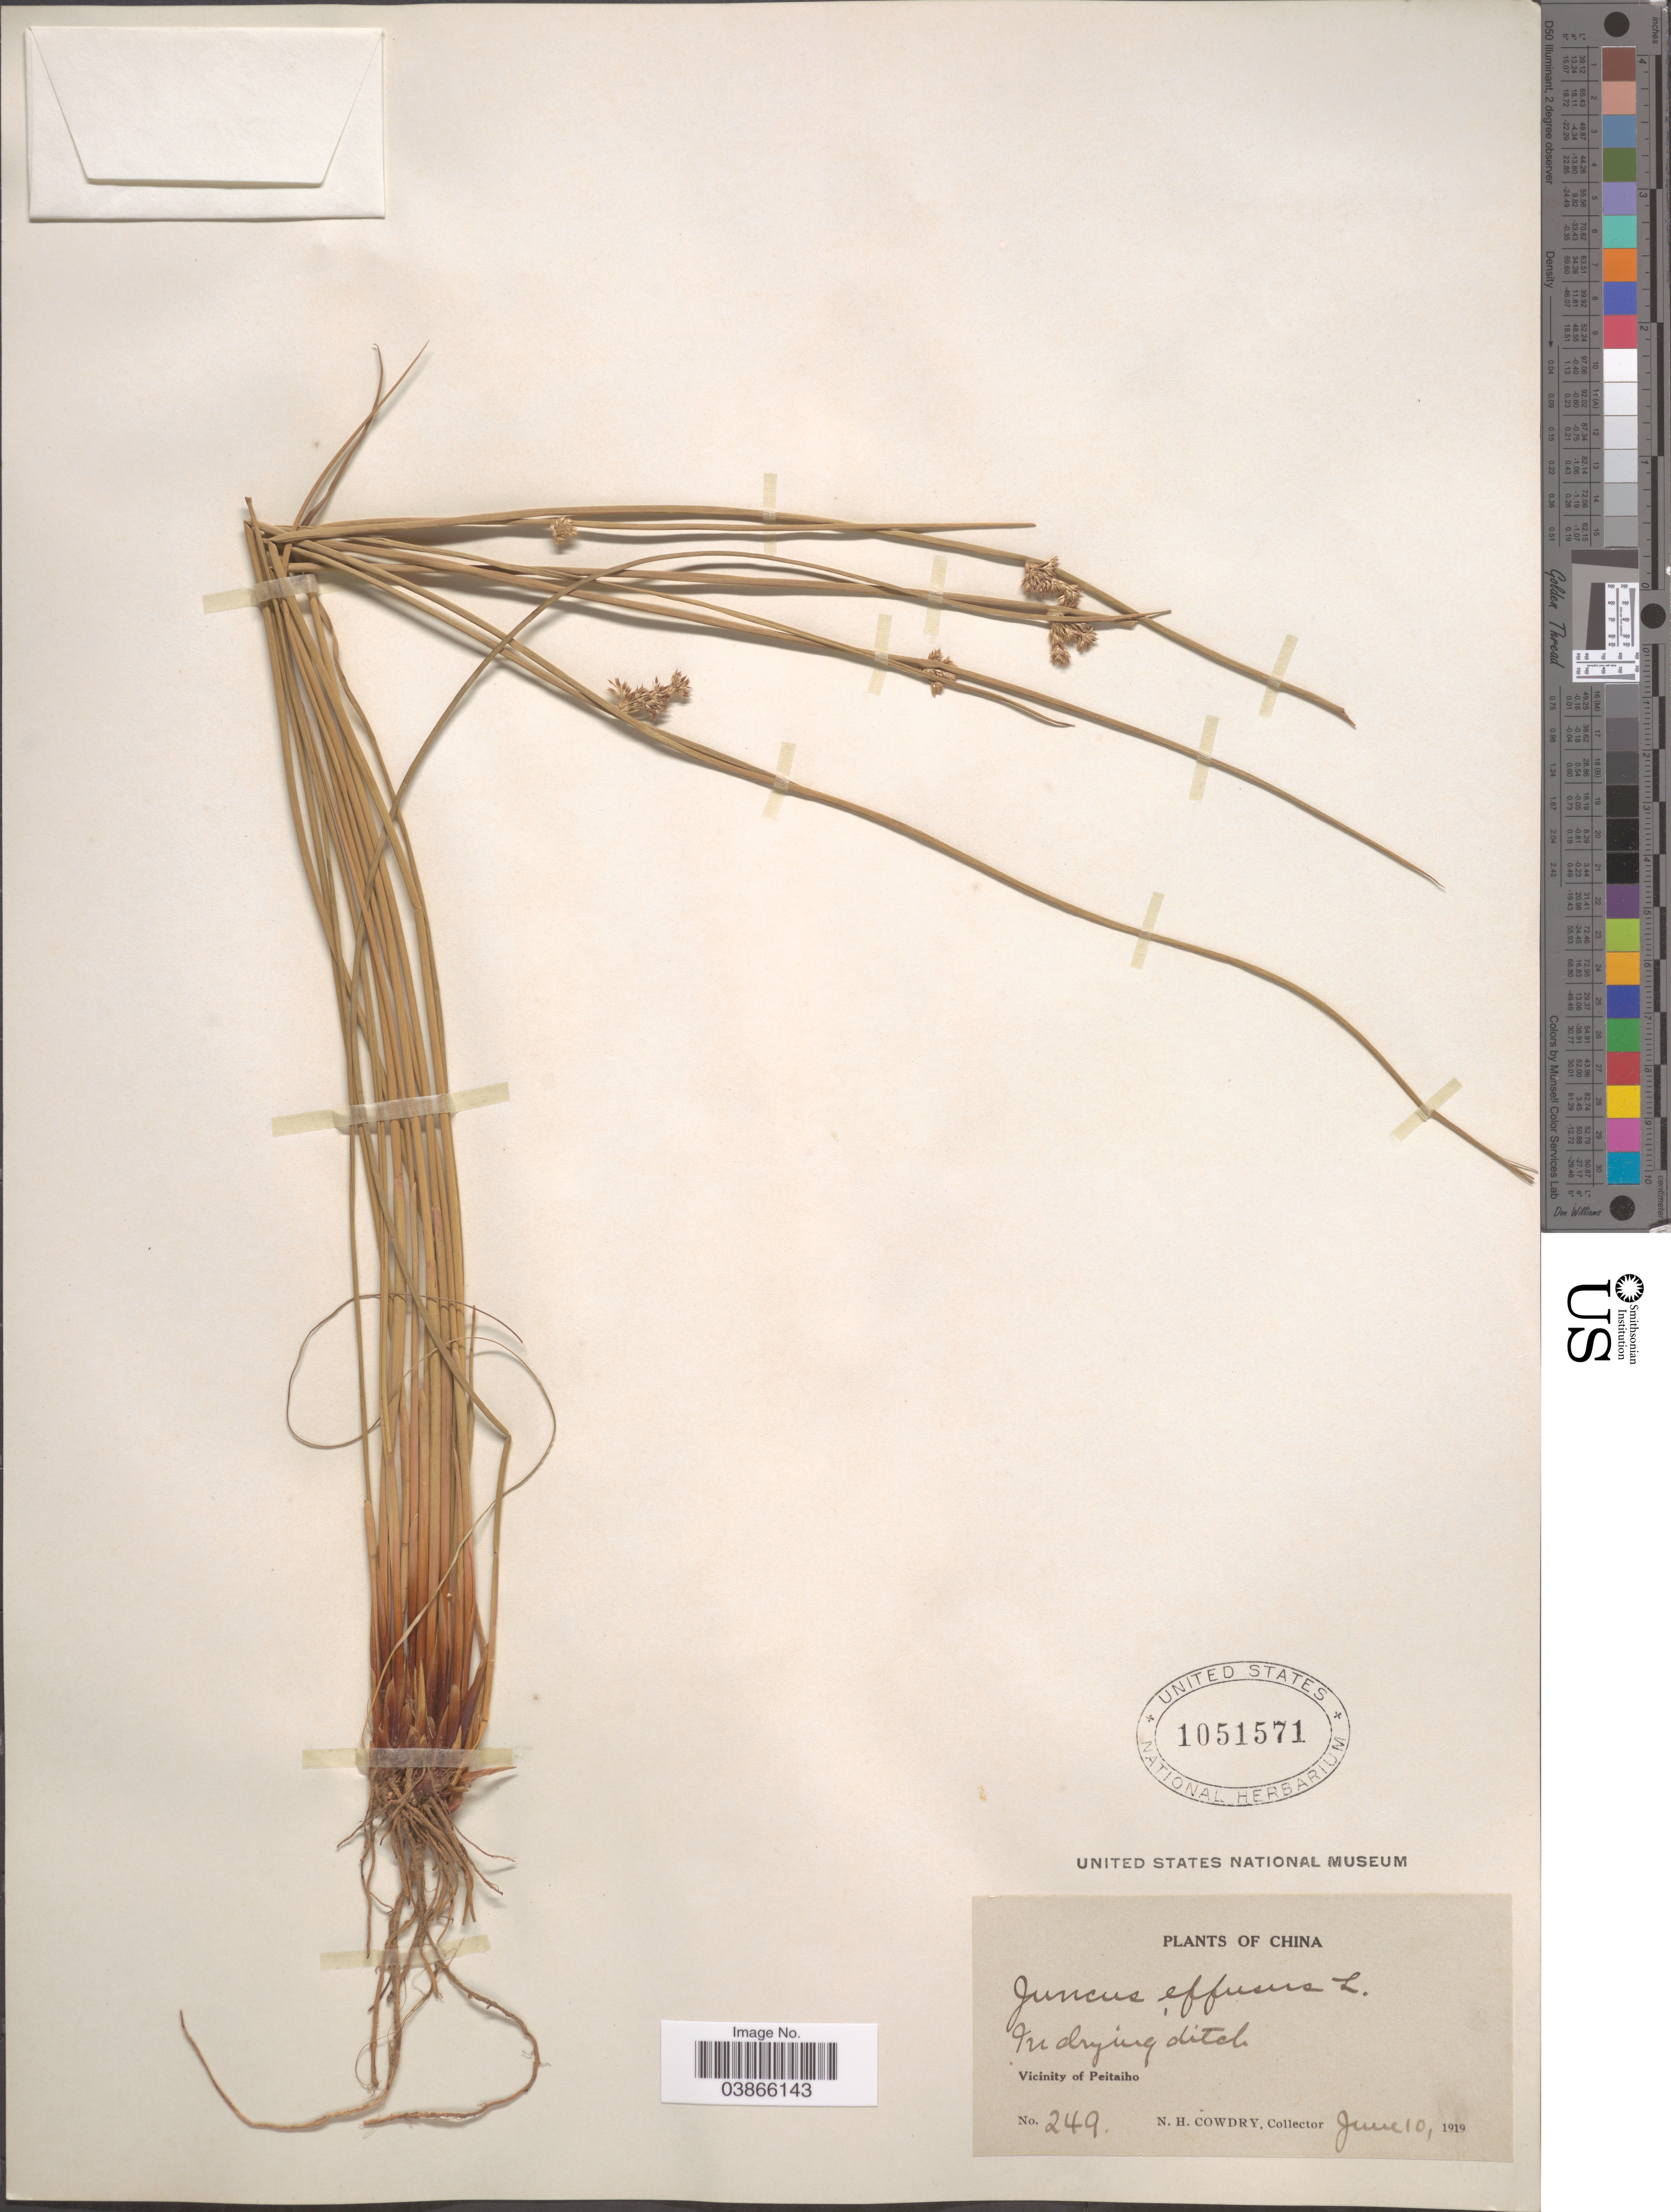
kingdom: Plantae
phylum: Tracheophyta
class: Liliopsida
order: Poales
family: Juncaceae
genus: Juncus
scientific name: Juncus effusus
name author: L.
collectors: N. H. Cowdry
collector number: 249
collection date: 1919-06-10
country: China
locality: In drying ditch, Vicinity of Peitaiho.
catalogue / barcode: US 1051571